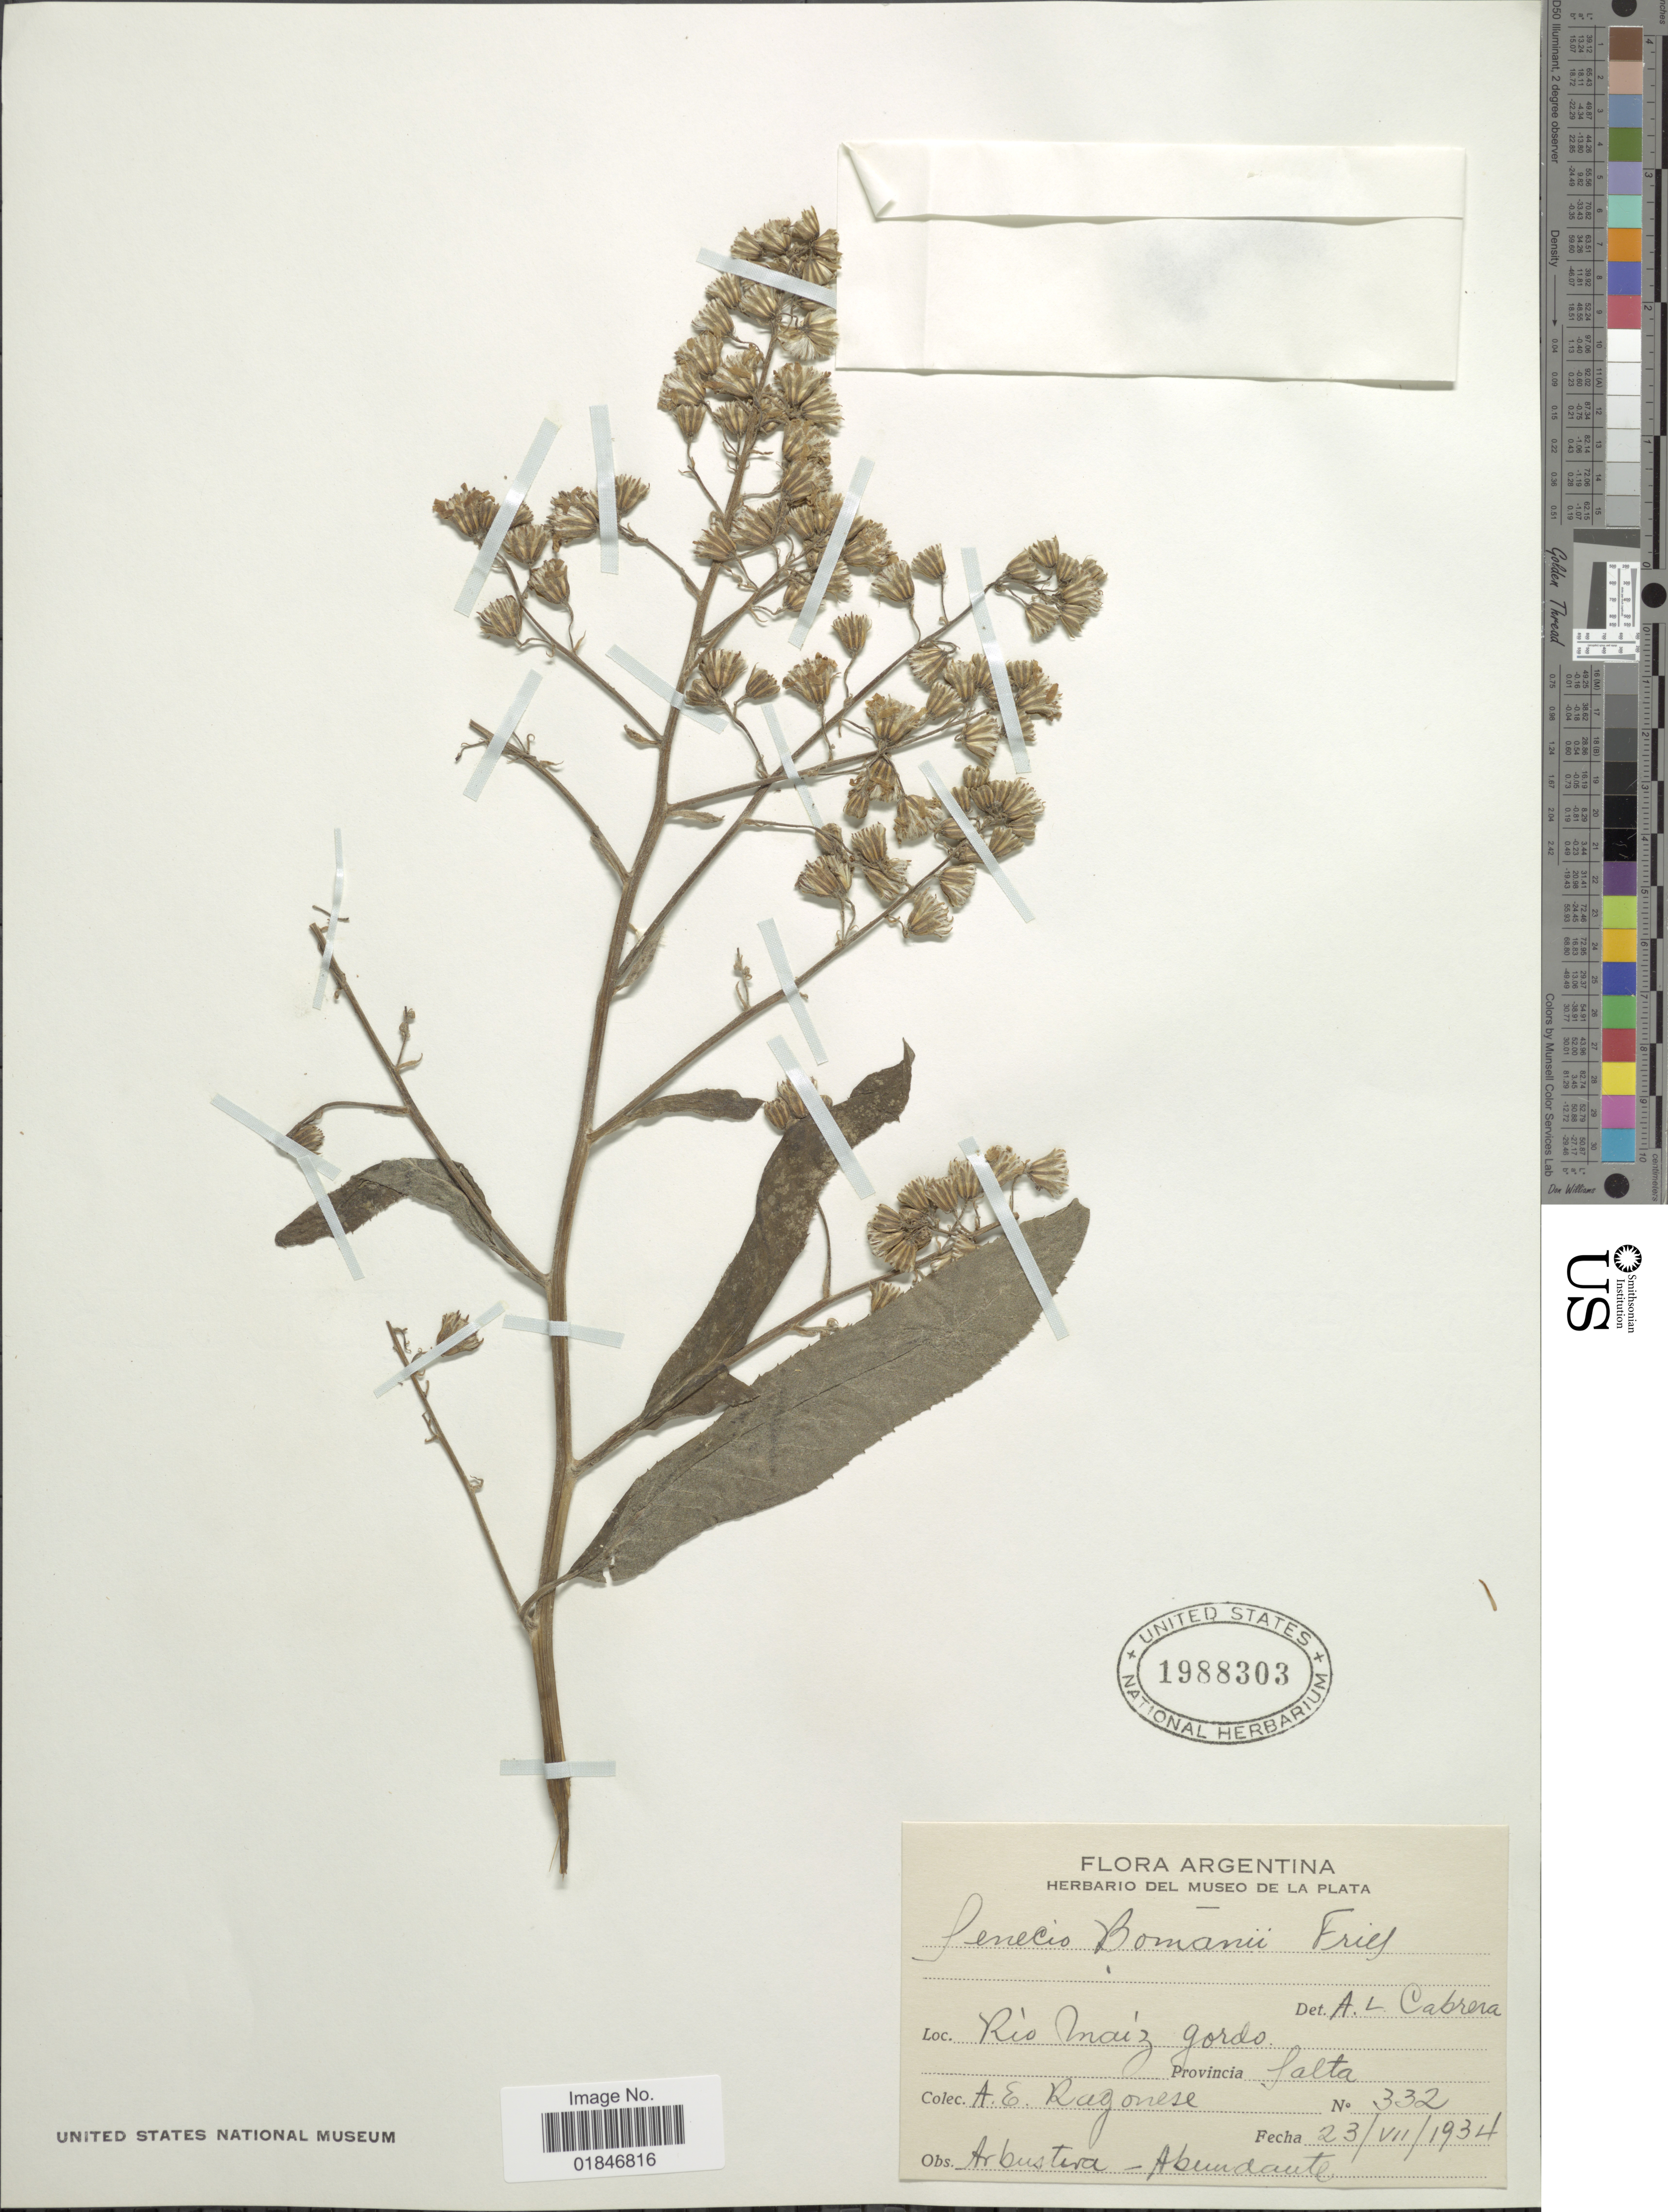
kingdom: Plantae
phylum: Tracheophyta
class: Magnoliopsida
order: Asterales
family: Asteraceae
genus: Dendrophorbium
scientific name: Dendrophorbium bomanii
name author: (R.E. Fr.) C. Jeffrey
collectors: A. Ragonese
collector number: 332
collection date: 1934-07-23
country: Argentina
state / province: Salta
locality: Rio Miaz Gordo, Provincia Salta.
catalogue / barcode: US 1988303